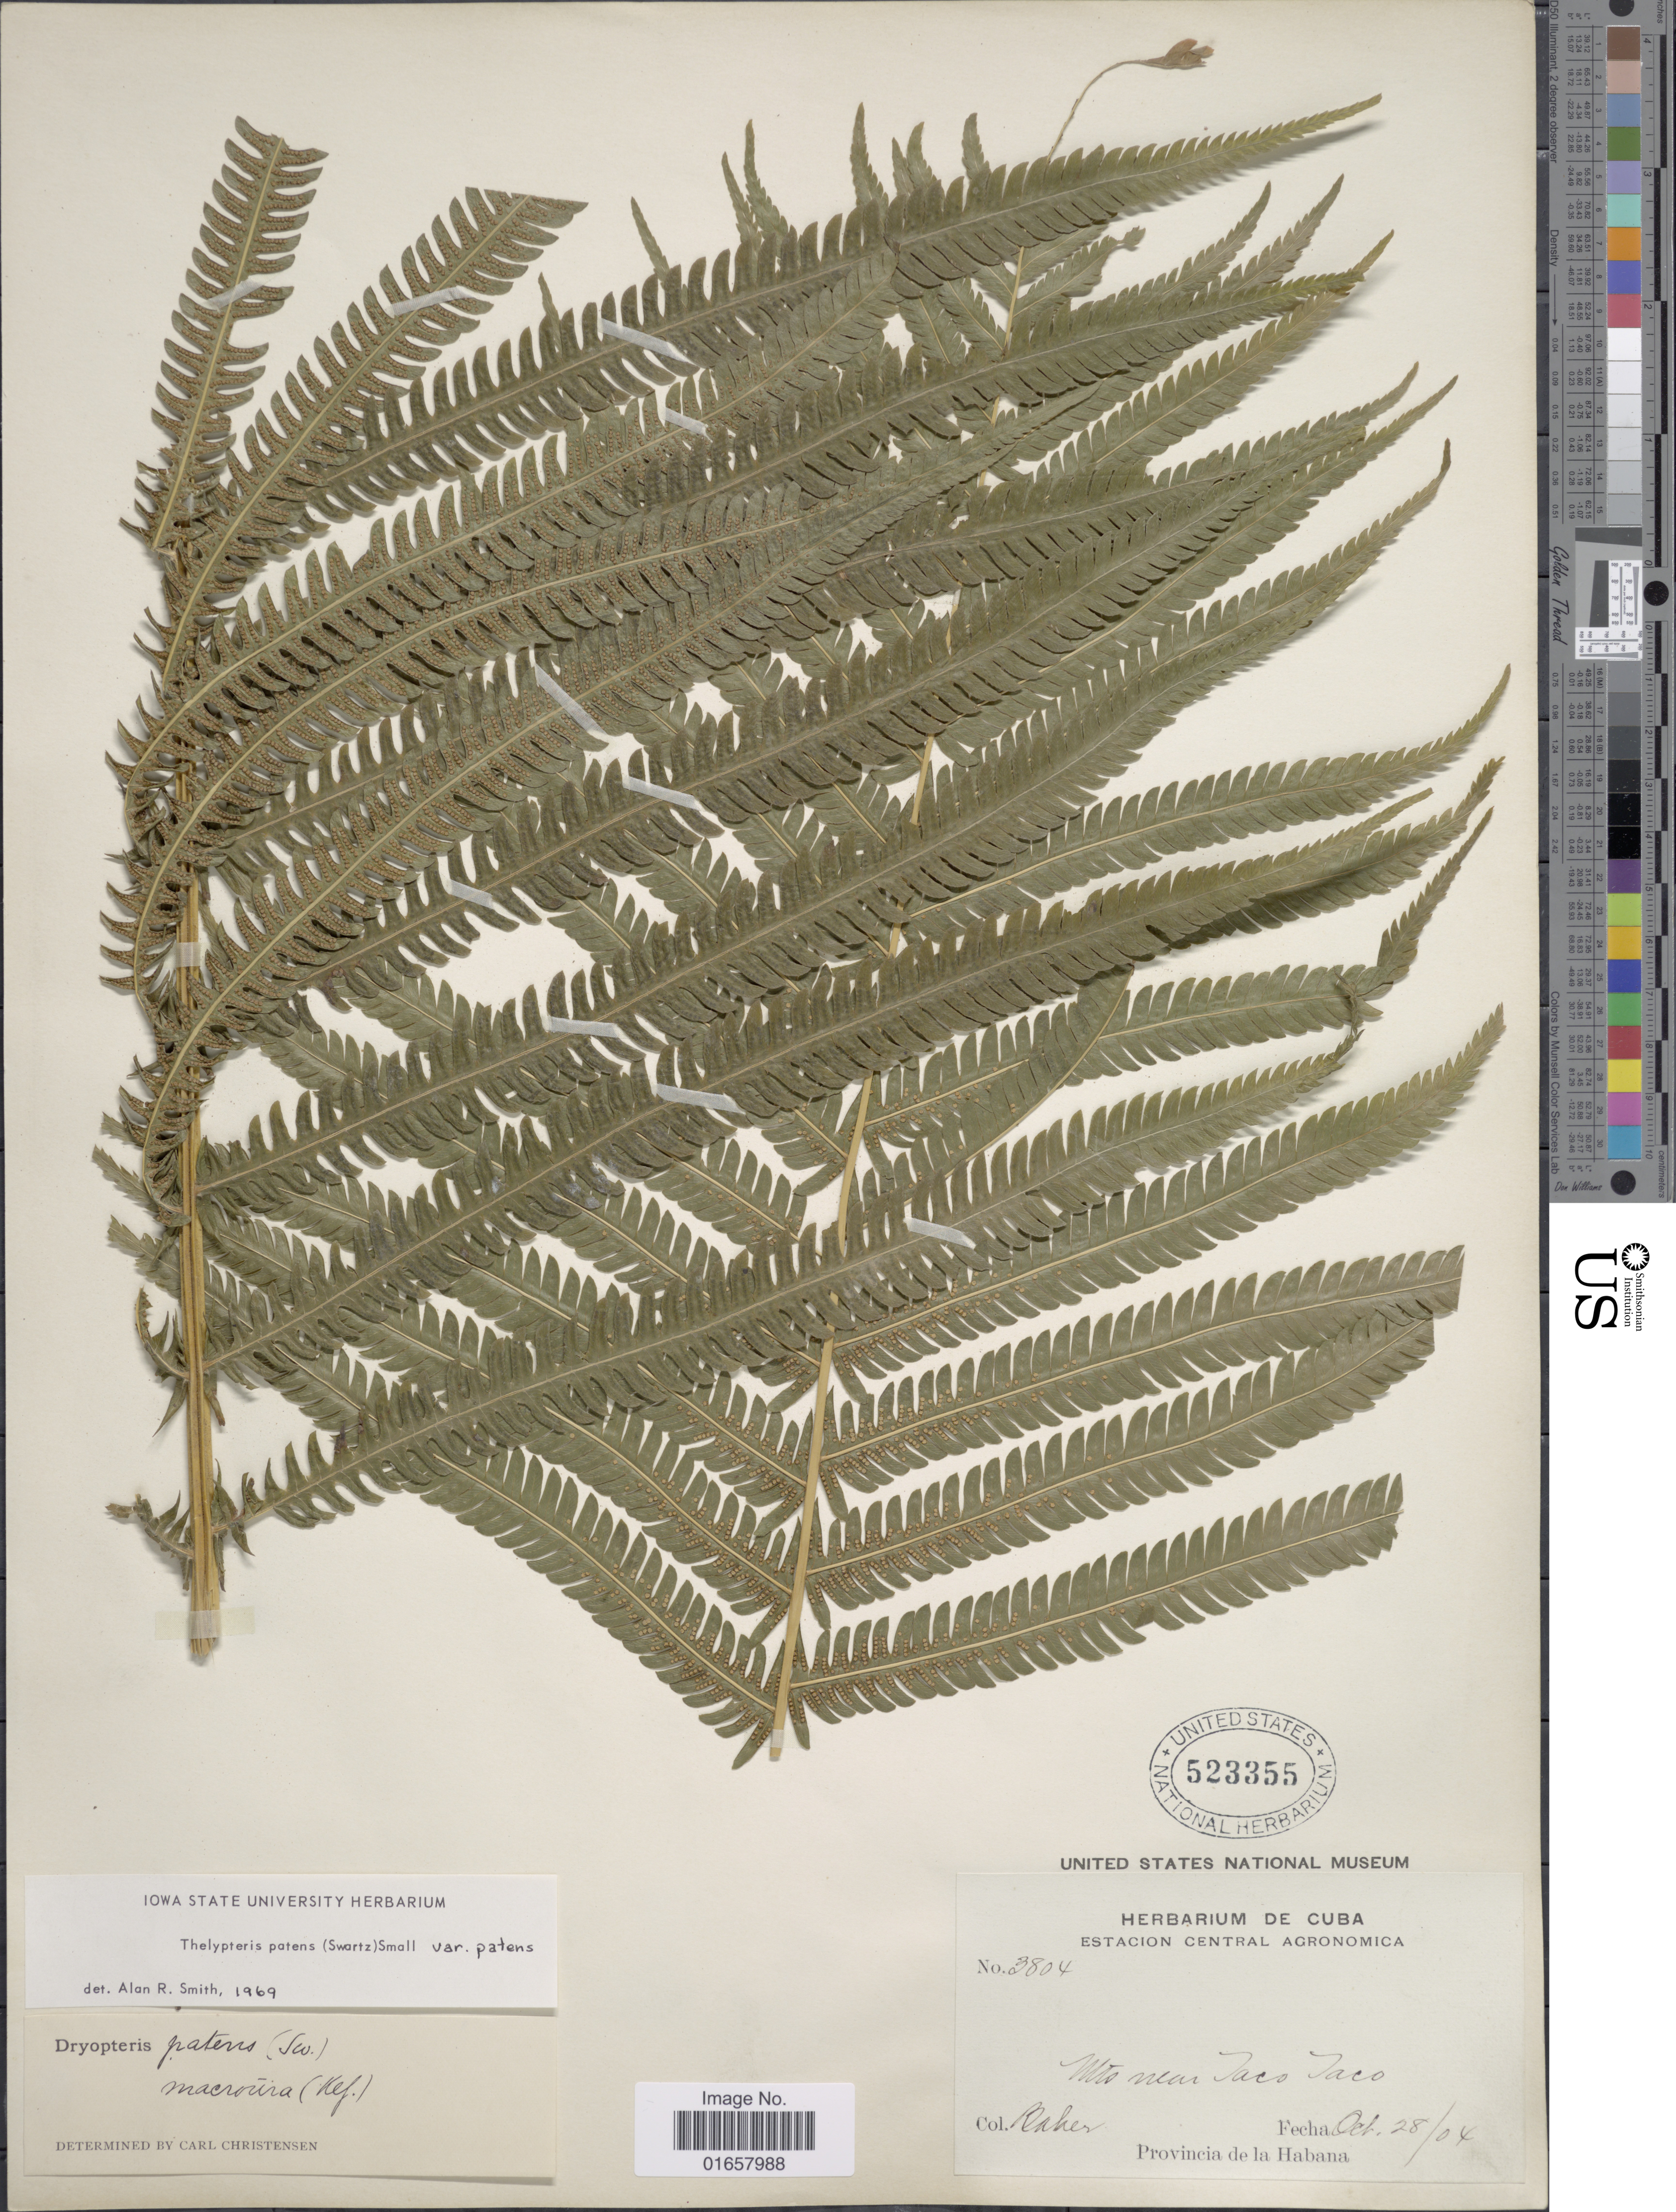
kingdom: Plantae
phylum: Tracheophyta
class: Polypodiopsida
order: Polypodiales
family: Thelypteridaceae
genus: Christella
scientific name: Christella patens var. patens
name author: (Sw.) Holttum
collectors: -- Baker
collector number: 3804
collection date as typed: Transcribed d/m/y: 28/10/4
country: Cuba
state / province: La Habana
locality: Mts near Taco Taco, Provincia de la Habana.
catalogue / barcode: US 523355